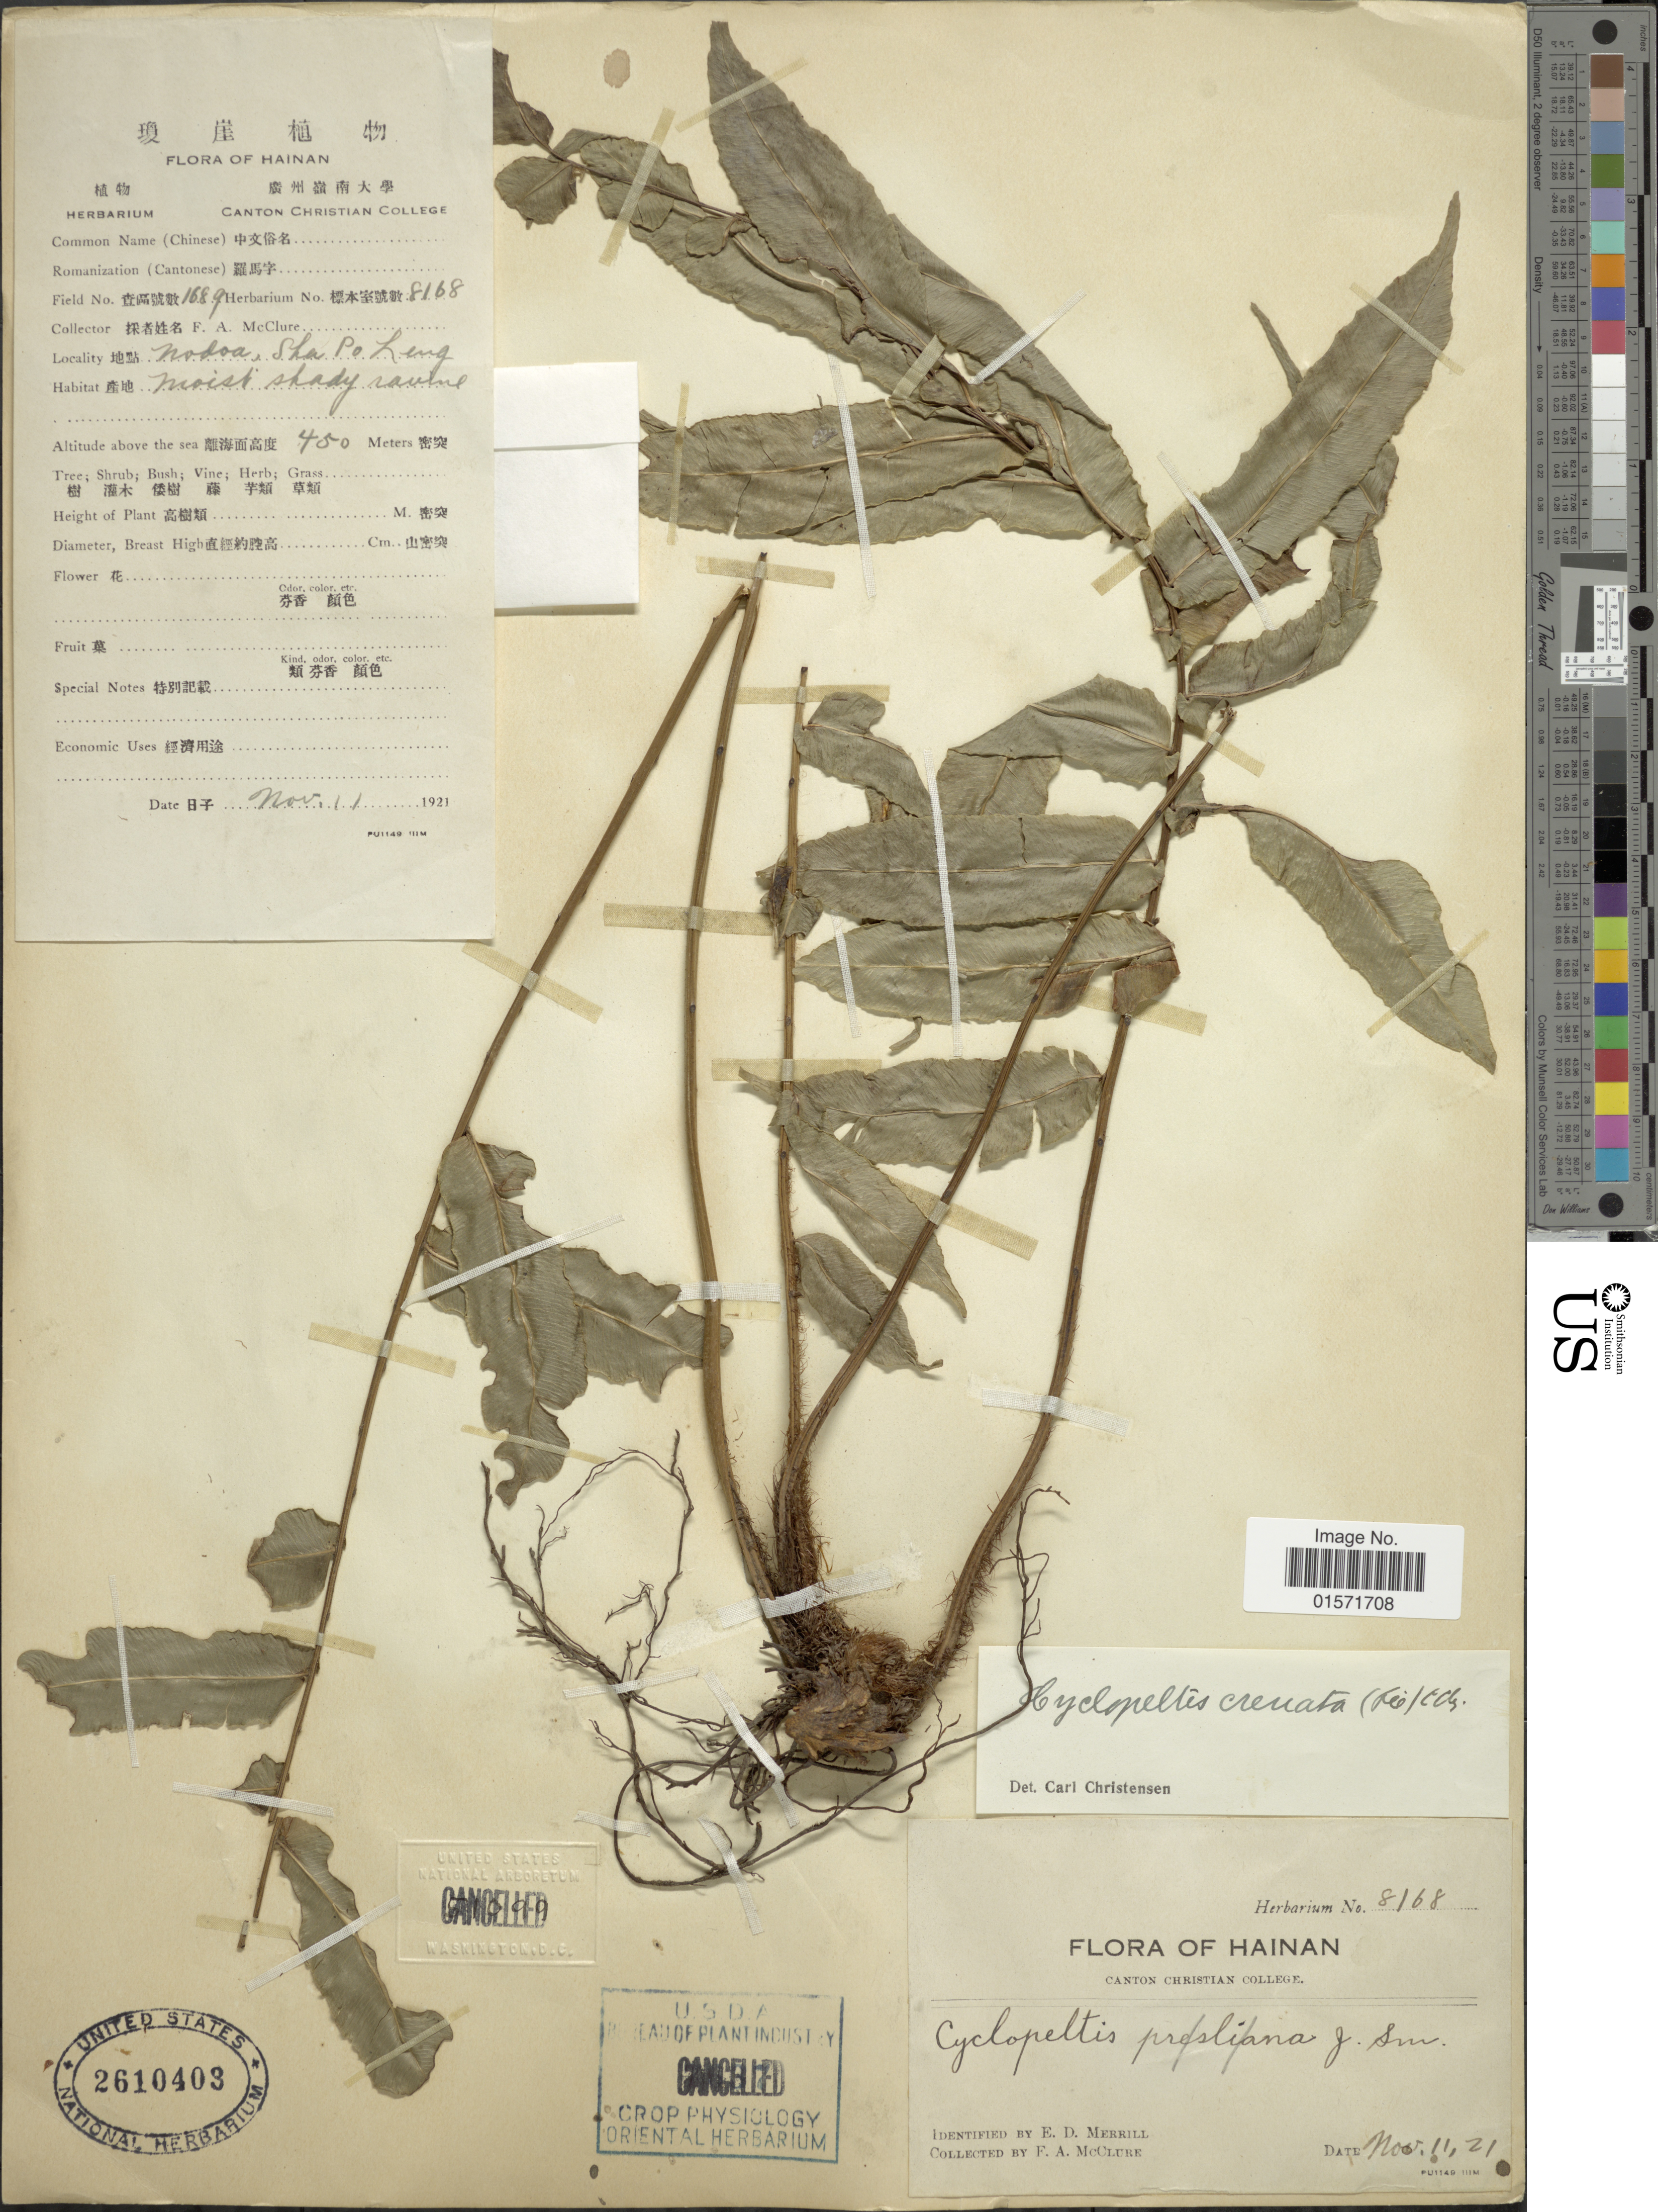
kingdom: Plantae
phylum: Tracheophyta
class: Polypodiopsida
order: Polypodiales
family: Lomariopsidaceae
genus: Cyclopeltis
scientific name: Cyclopeltis crenata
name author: (Fée) C. Chr.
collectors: F. A. McClure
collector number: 8168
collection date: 1921-11-11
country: China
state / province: Hainan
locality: Nodoa, Sha Po Heng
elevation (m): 400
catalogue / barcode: US 2610403